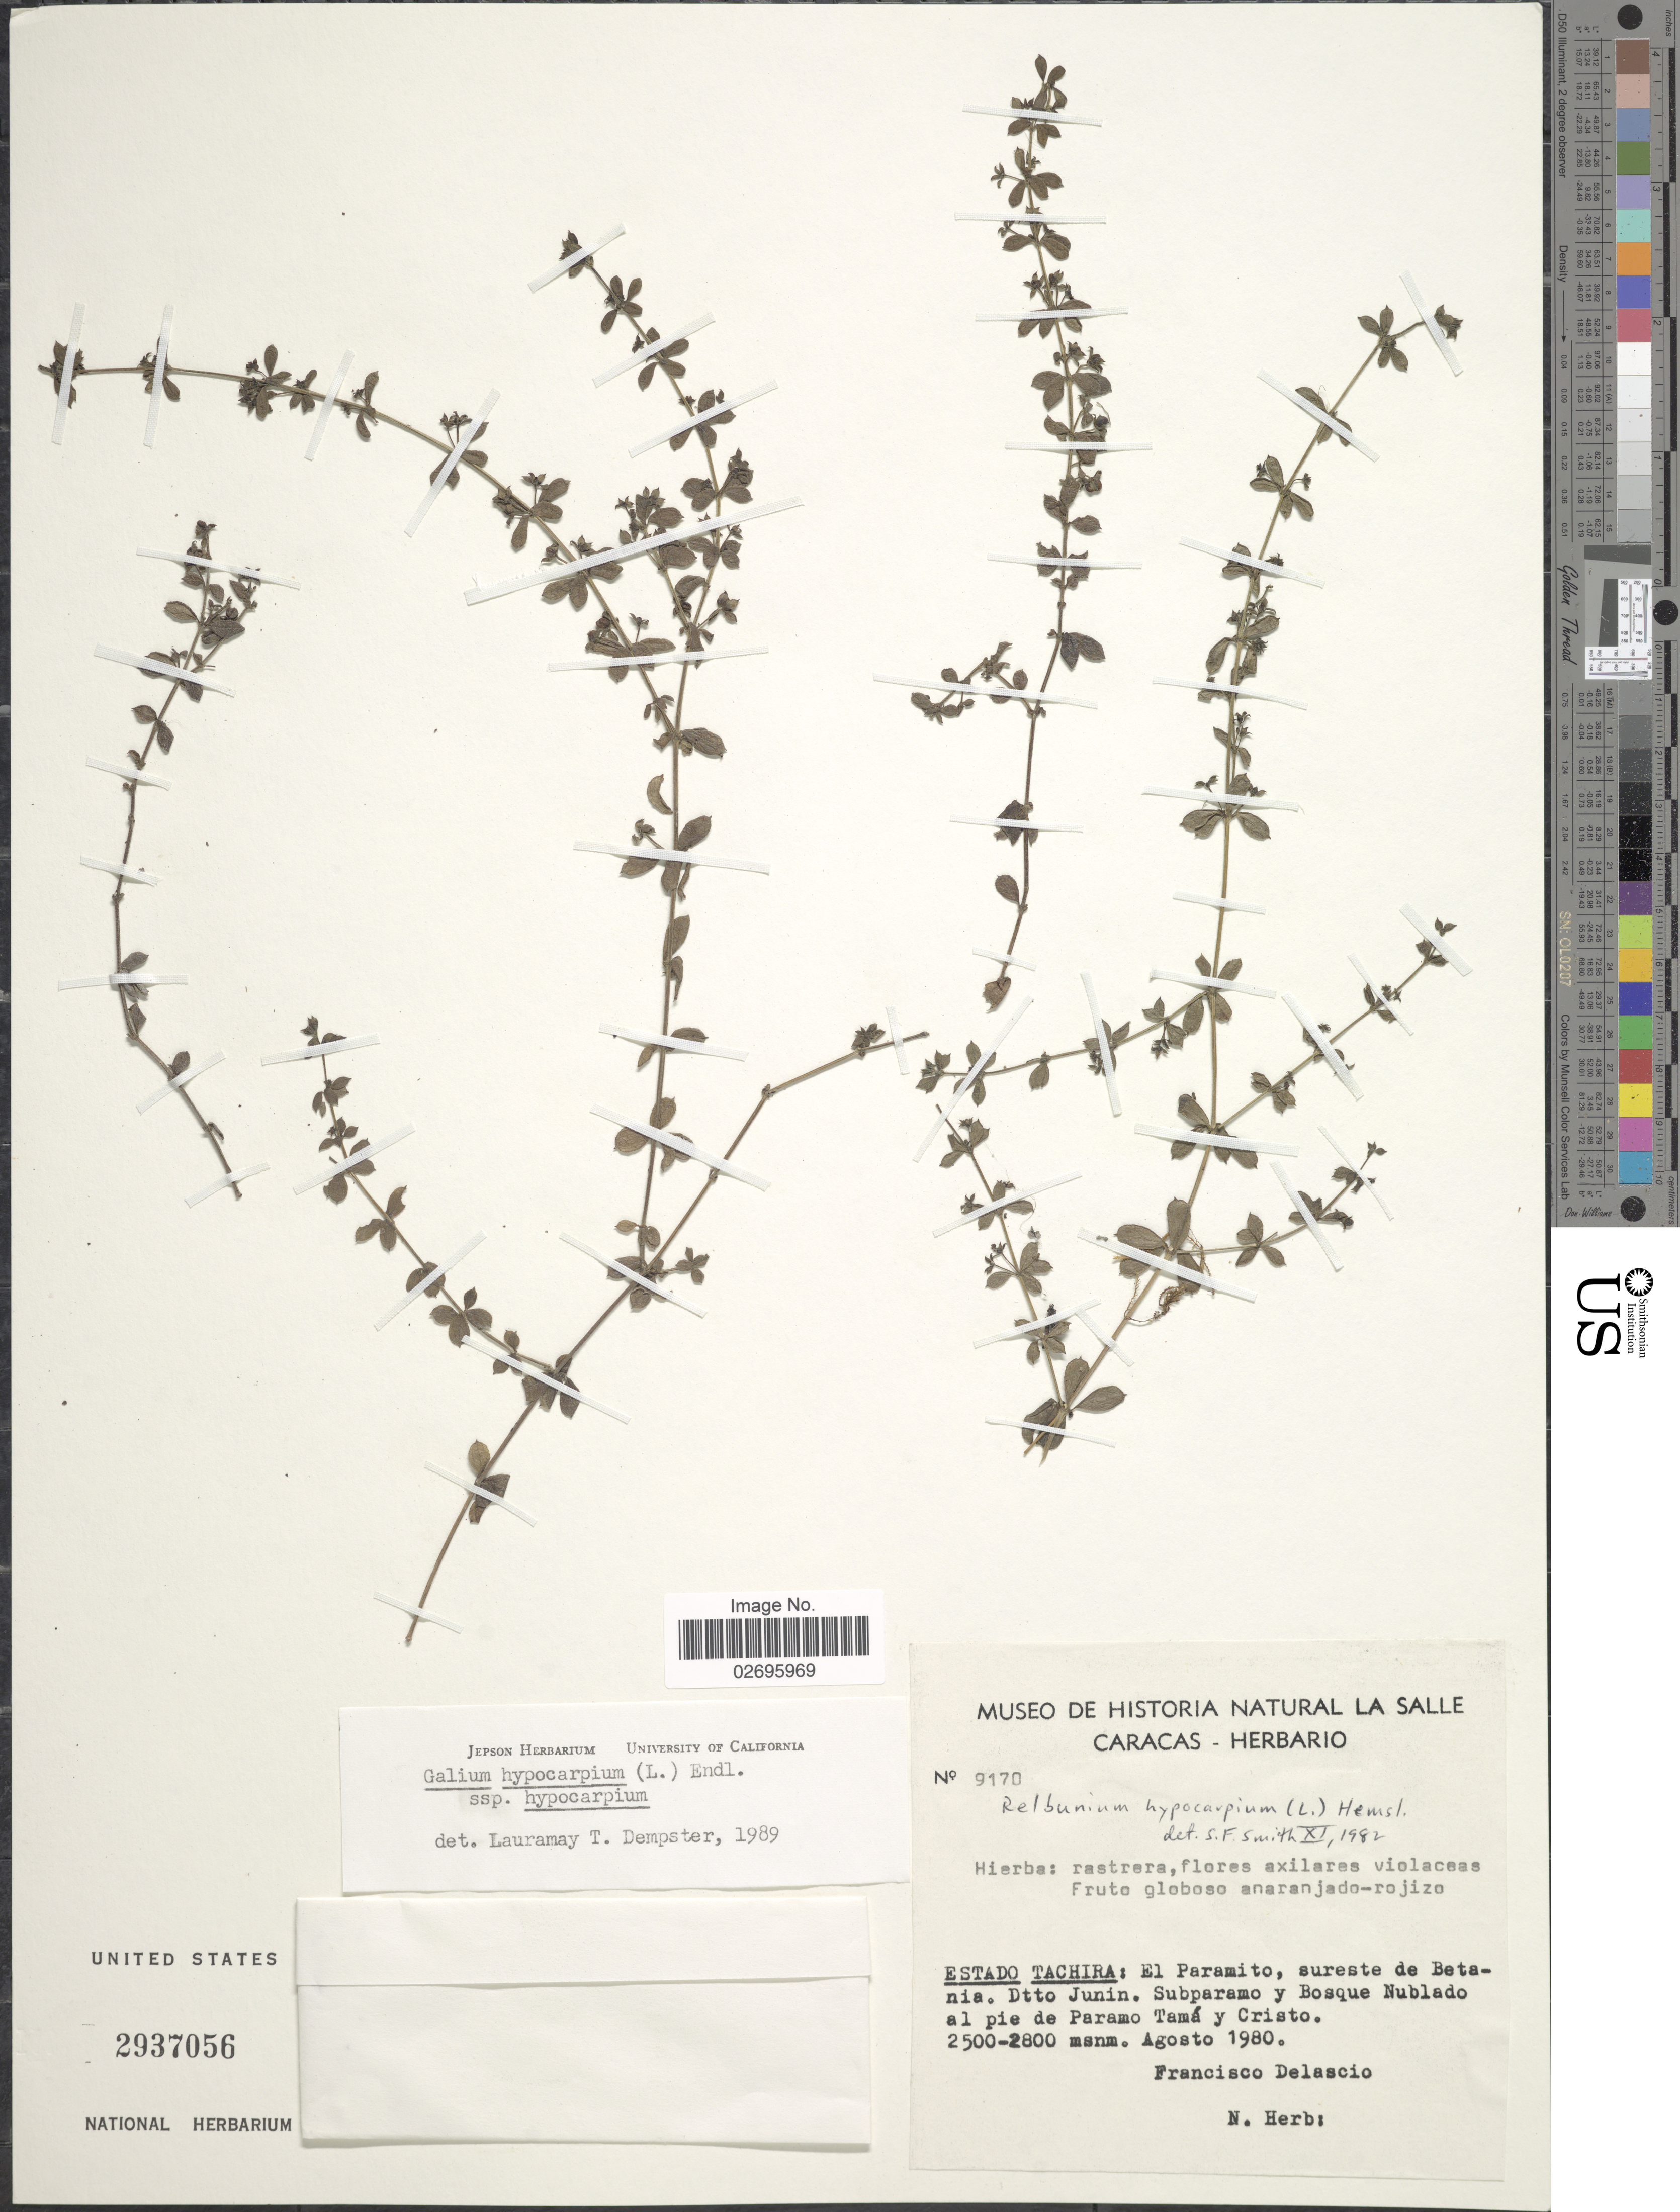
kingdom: Plantae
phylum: Tracheophyta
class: Magnoliopsida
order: Gentianales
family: Rubiaceae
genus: Galium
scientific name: Galium hypocarpium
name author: (L.) Endl. ex Griseb.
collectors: F. Delascio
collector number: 9170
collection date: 1980-08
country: Venezuela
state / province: Tachira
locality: El Paramito, sureste de Betania Dtto Junin. Subparamo y Bosque Nublado al pie de Paramo Tamá y Cristo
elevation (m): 2500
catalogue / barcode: US 2937056